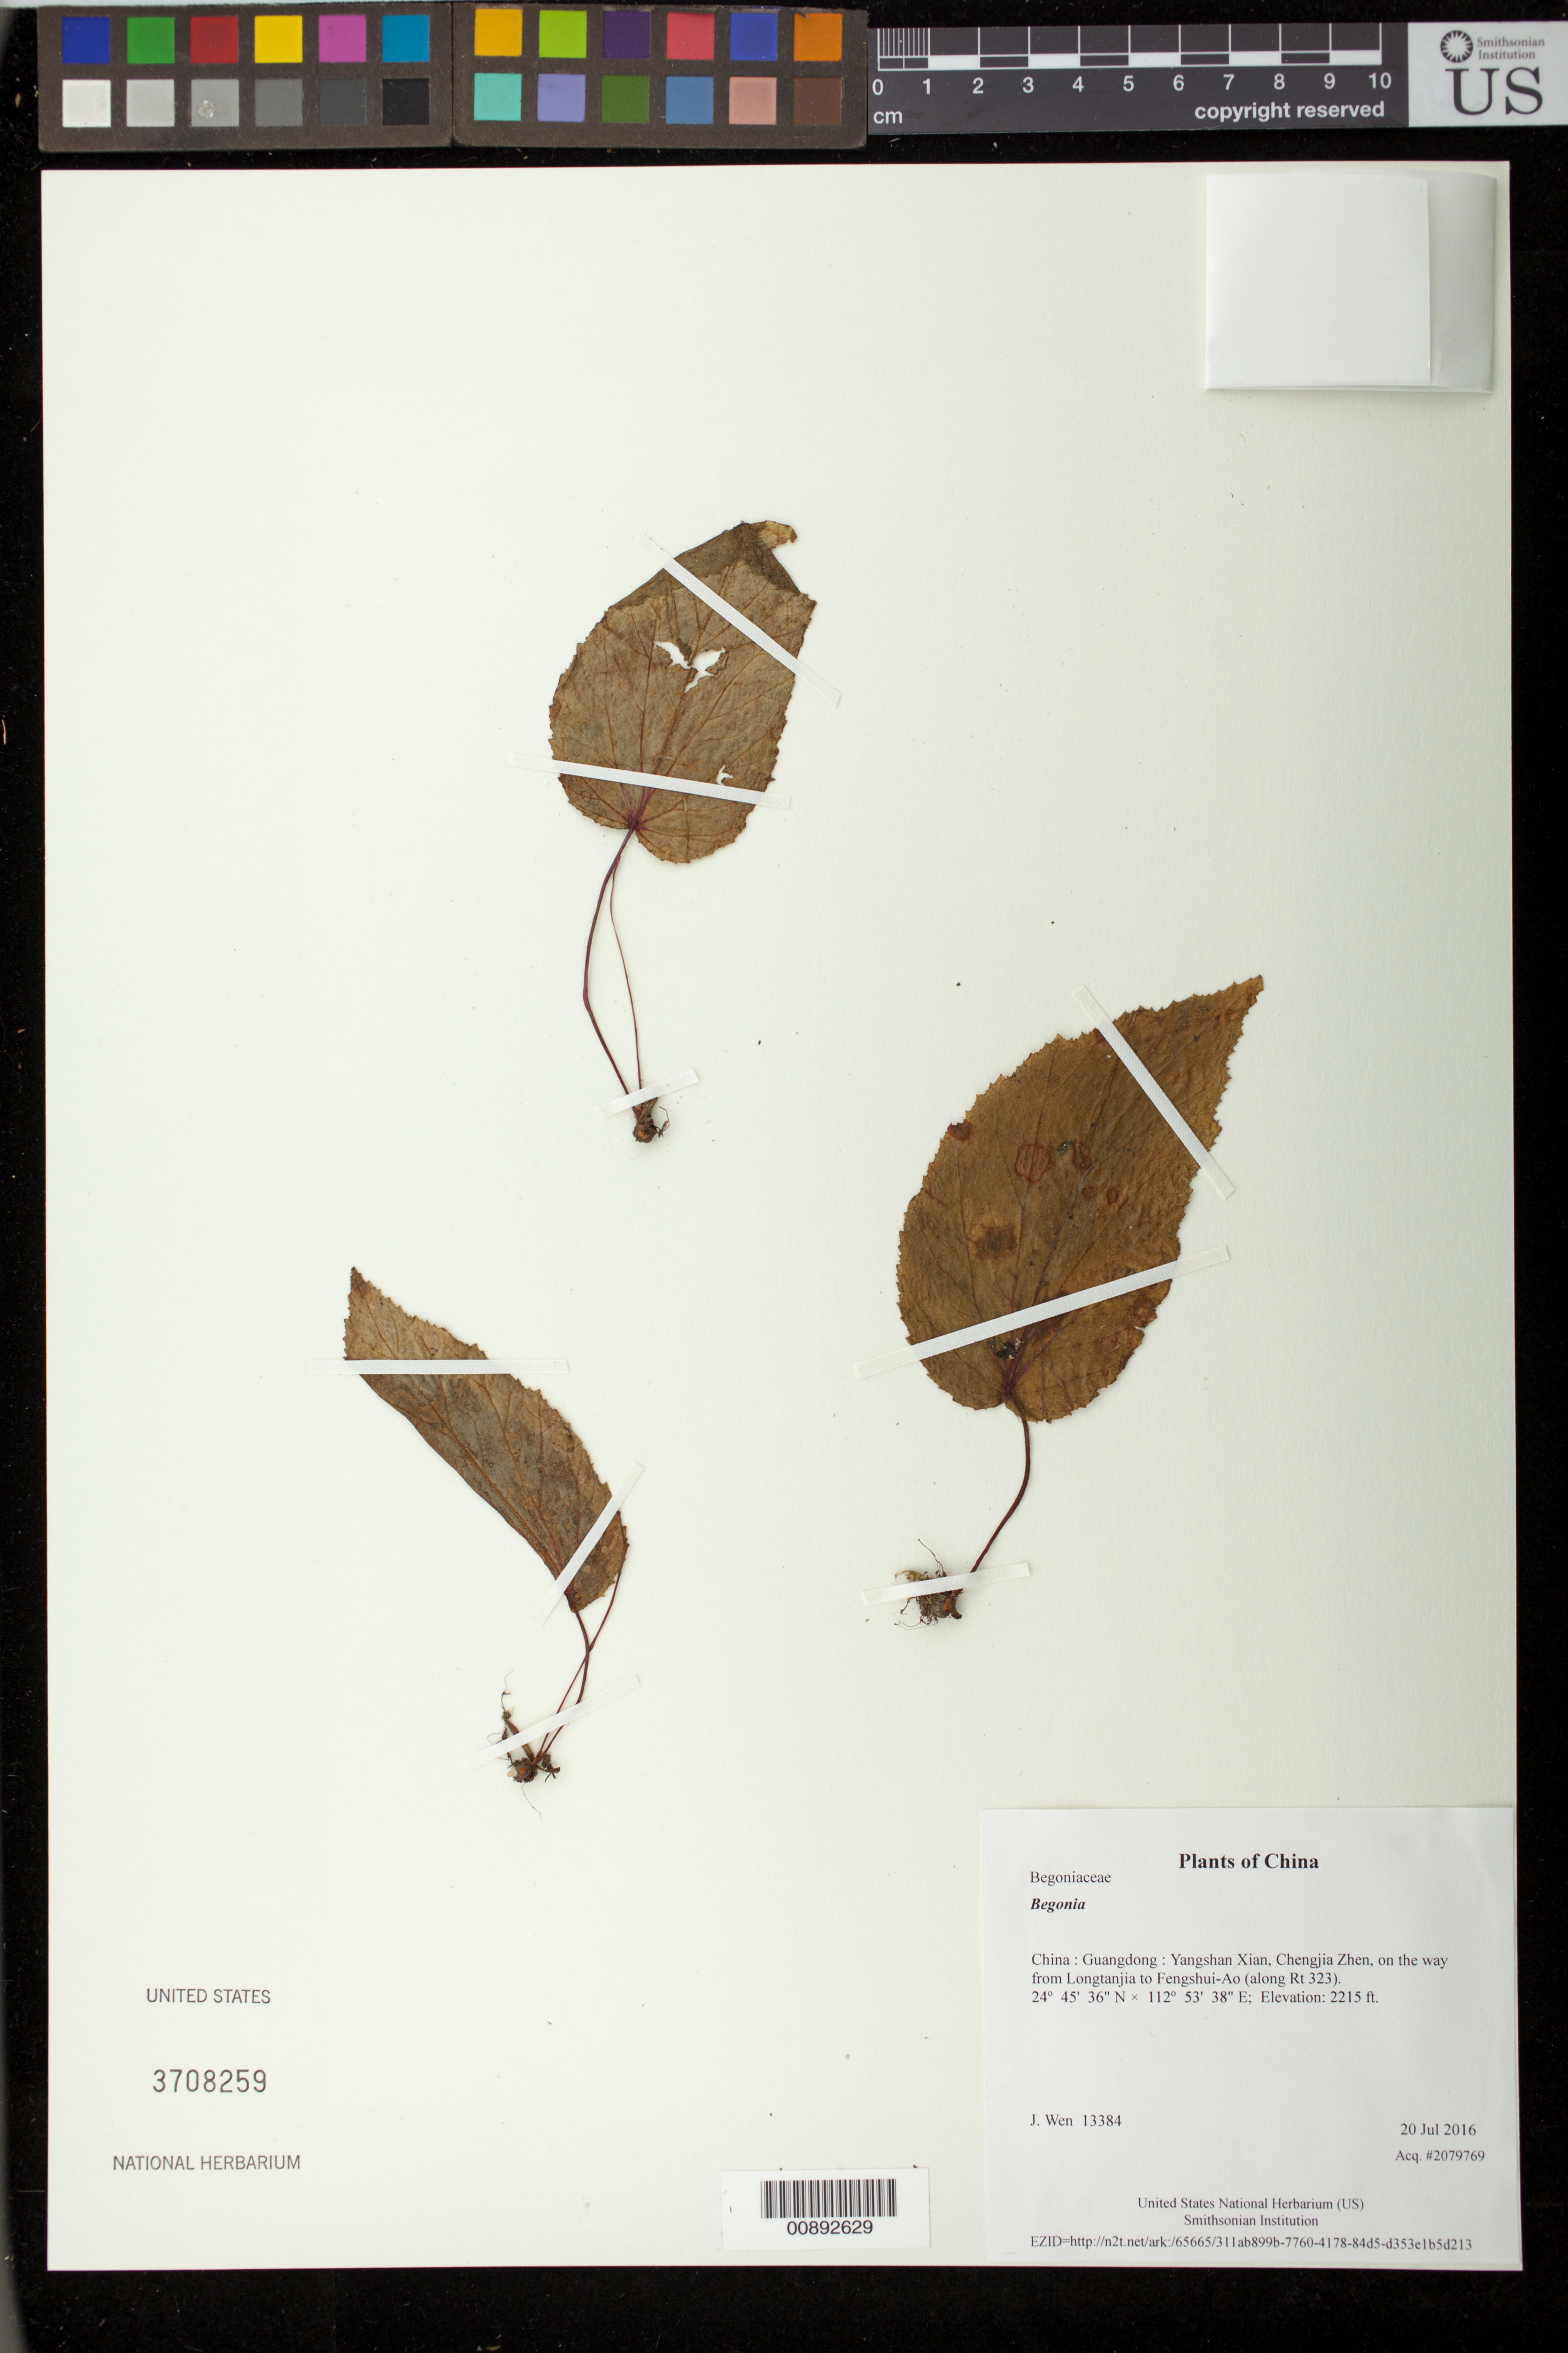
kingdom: Plantae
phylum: Tracheophyta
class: Magnoliopsida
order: Cucurbitales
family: Begoniaceae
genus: Begonia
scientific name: Begonia sp.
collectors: J. Wen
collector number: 13384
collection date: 2016-07-20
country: China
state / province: Guangdong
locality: Yangshan Xian, Chengjia Zhen, on the way from Longtanjia to Fengshui-Ao (along Rt 323)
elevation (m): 675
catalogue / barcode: US 3708259